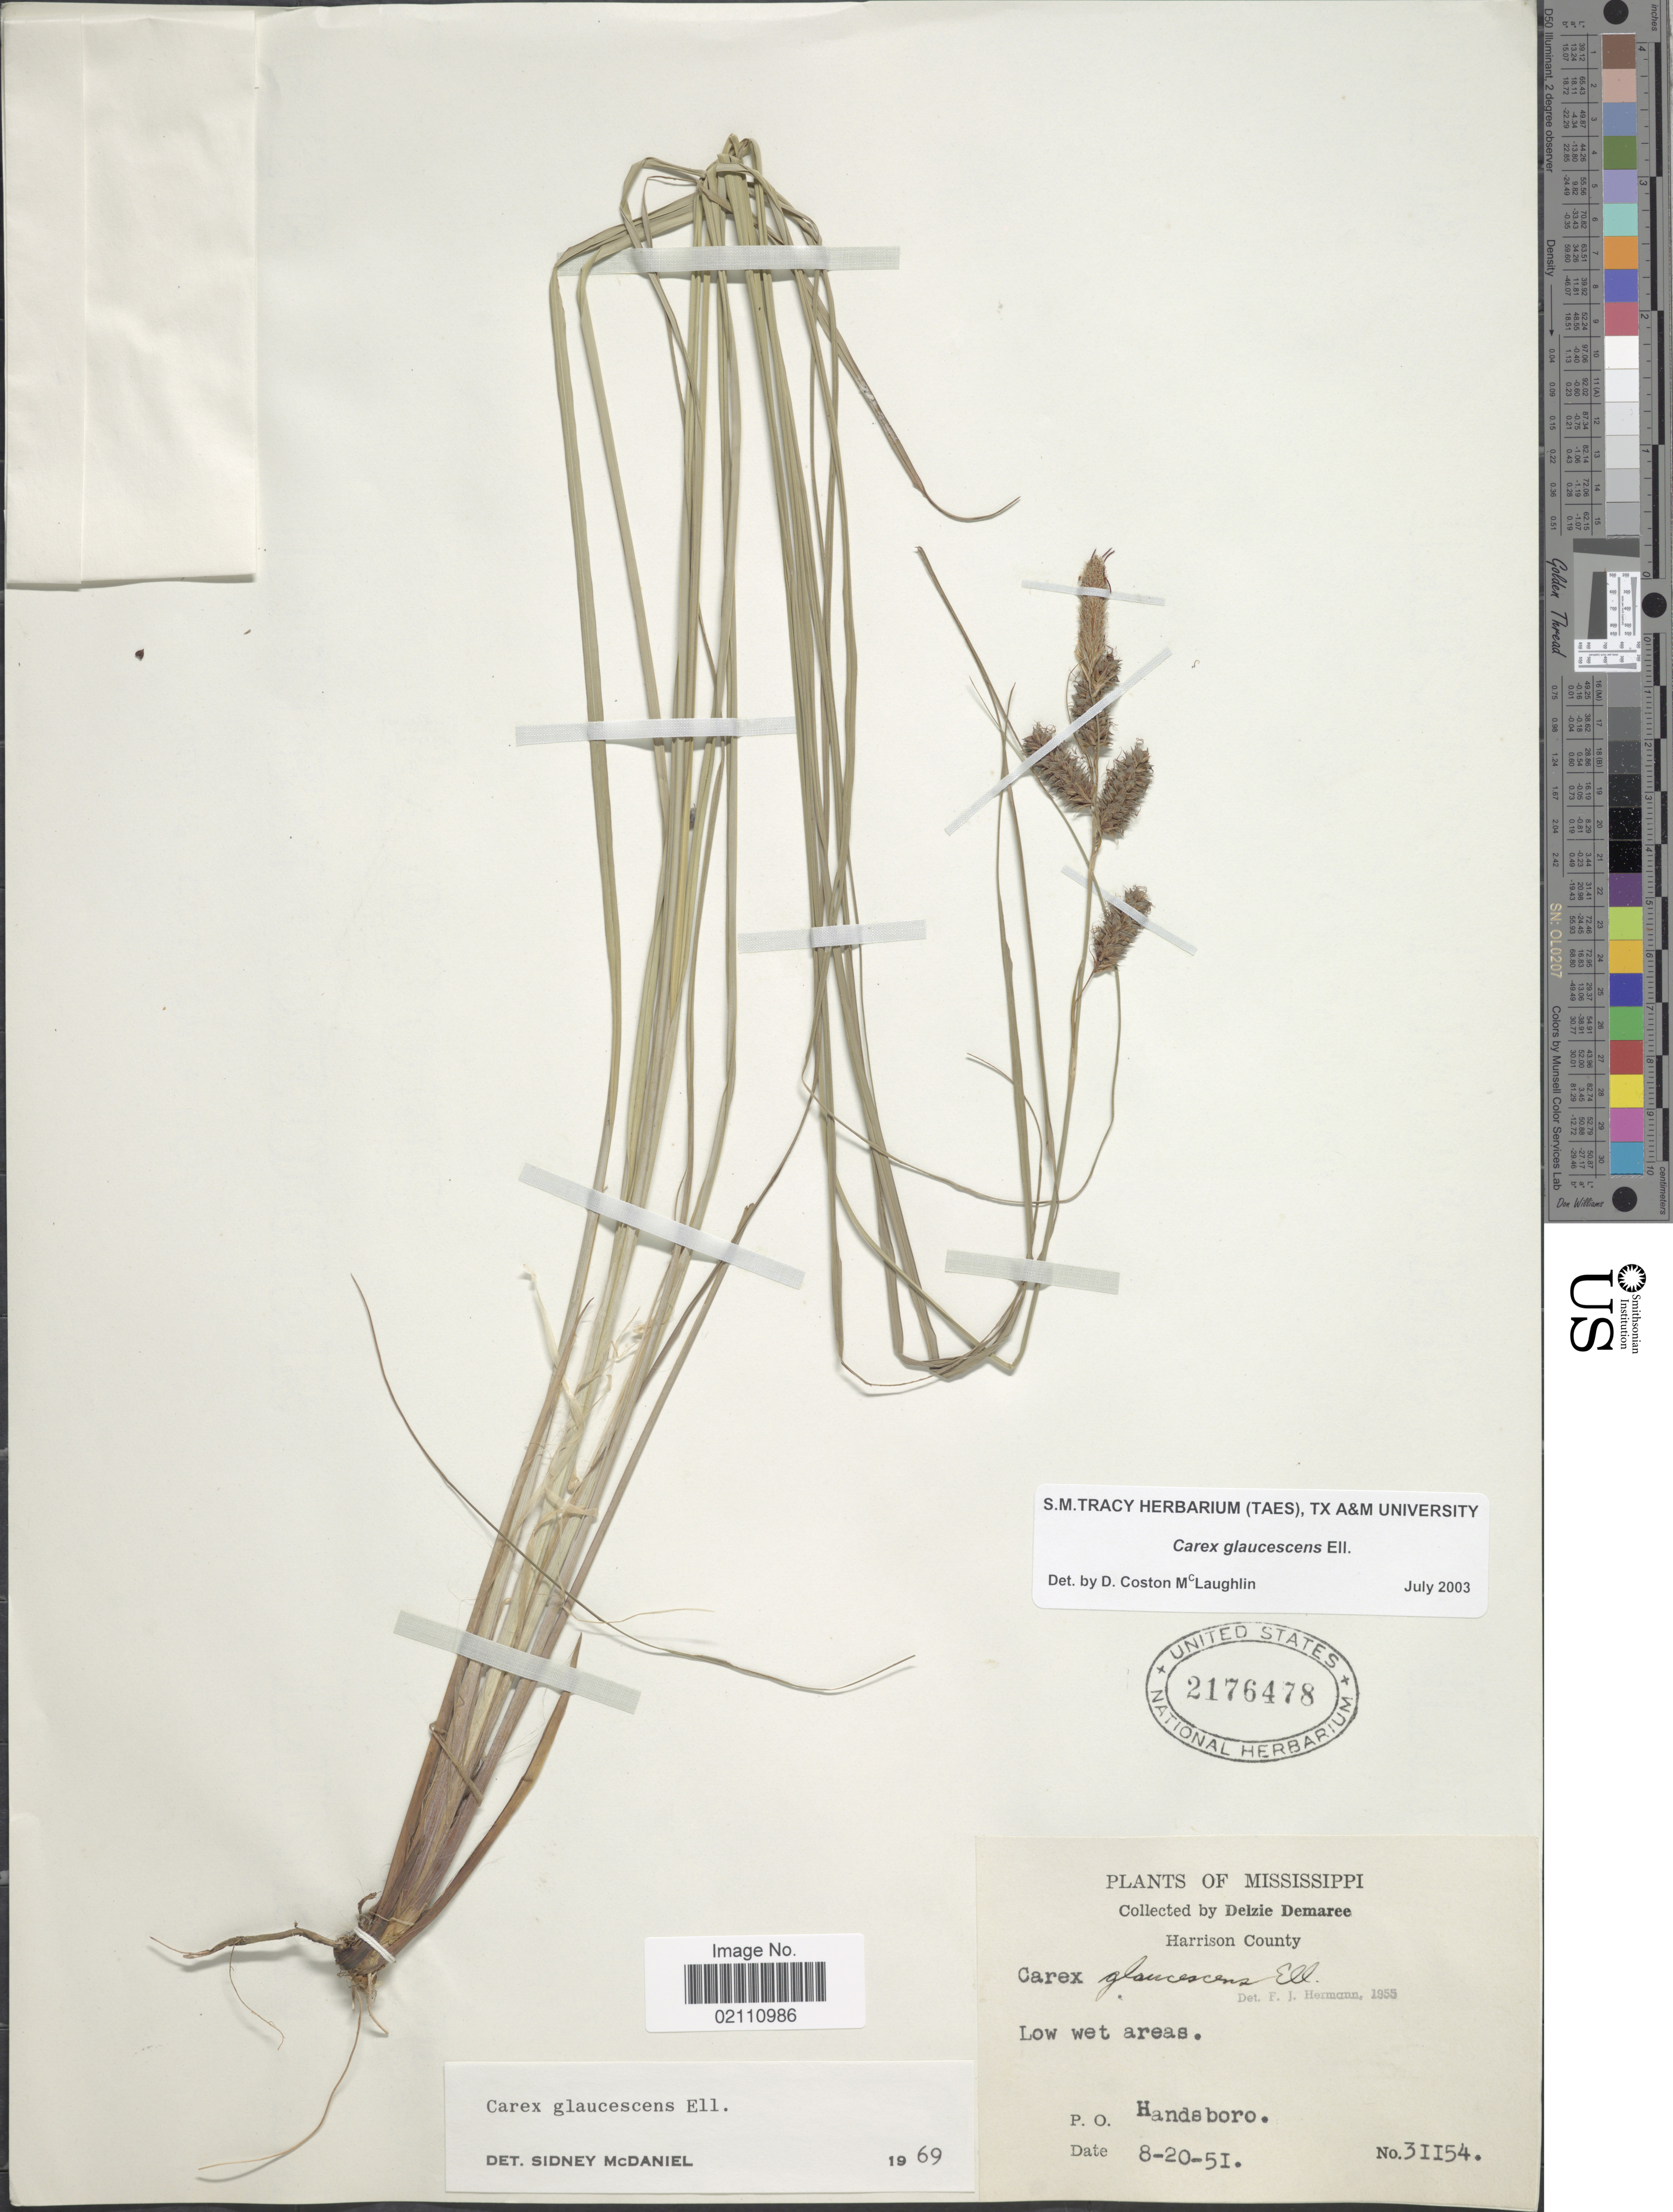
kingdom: Plantae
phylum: Tracheophyta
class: Liliopsida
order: Poales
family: Cyperaceae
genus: Carex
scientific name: Carex glaucescens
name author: Elliott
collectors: D. Demaree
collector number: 31154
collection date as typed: Transcribed d/m/y: 20/8/51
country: United States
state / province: Mississippi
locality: Harrison County, P. O. Handsboro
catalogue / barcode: US 2176478